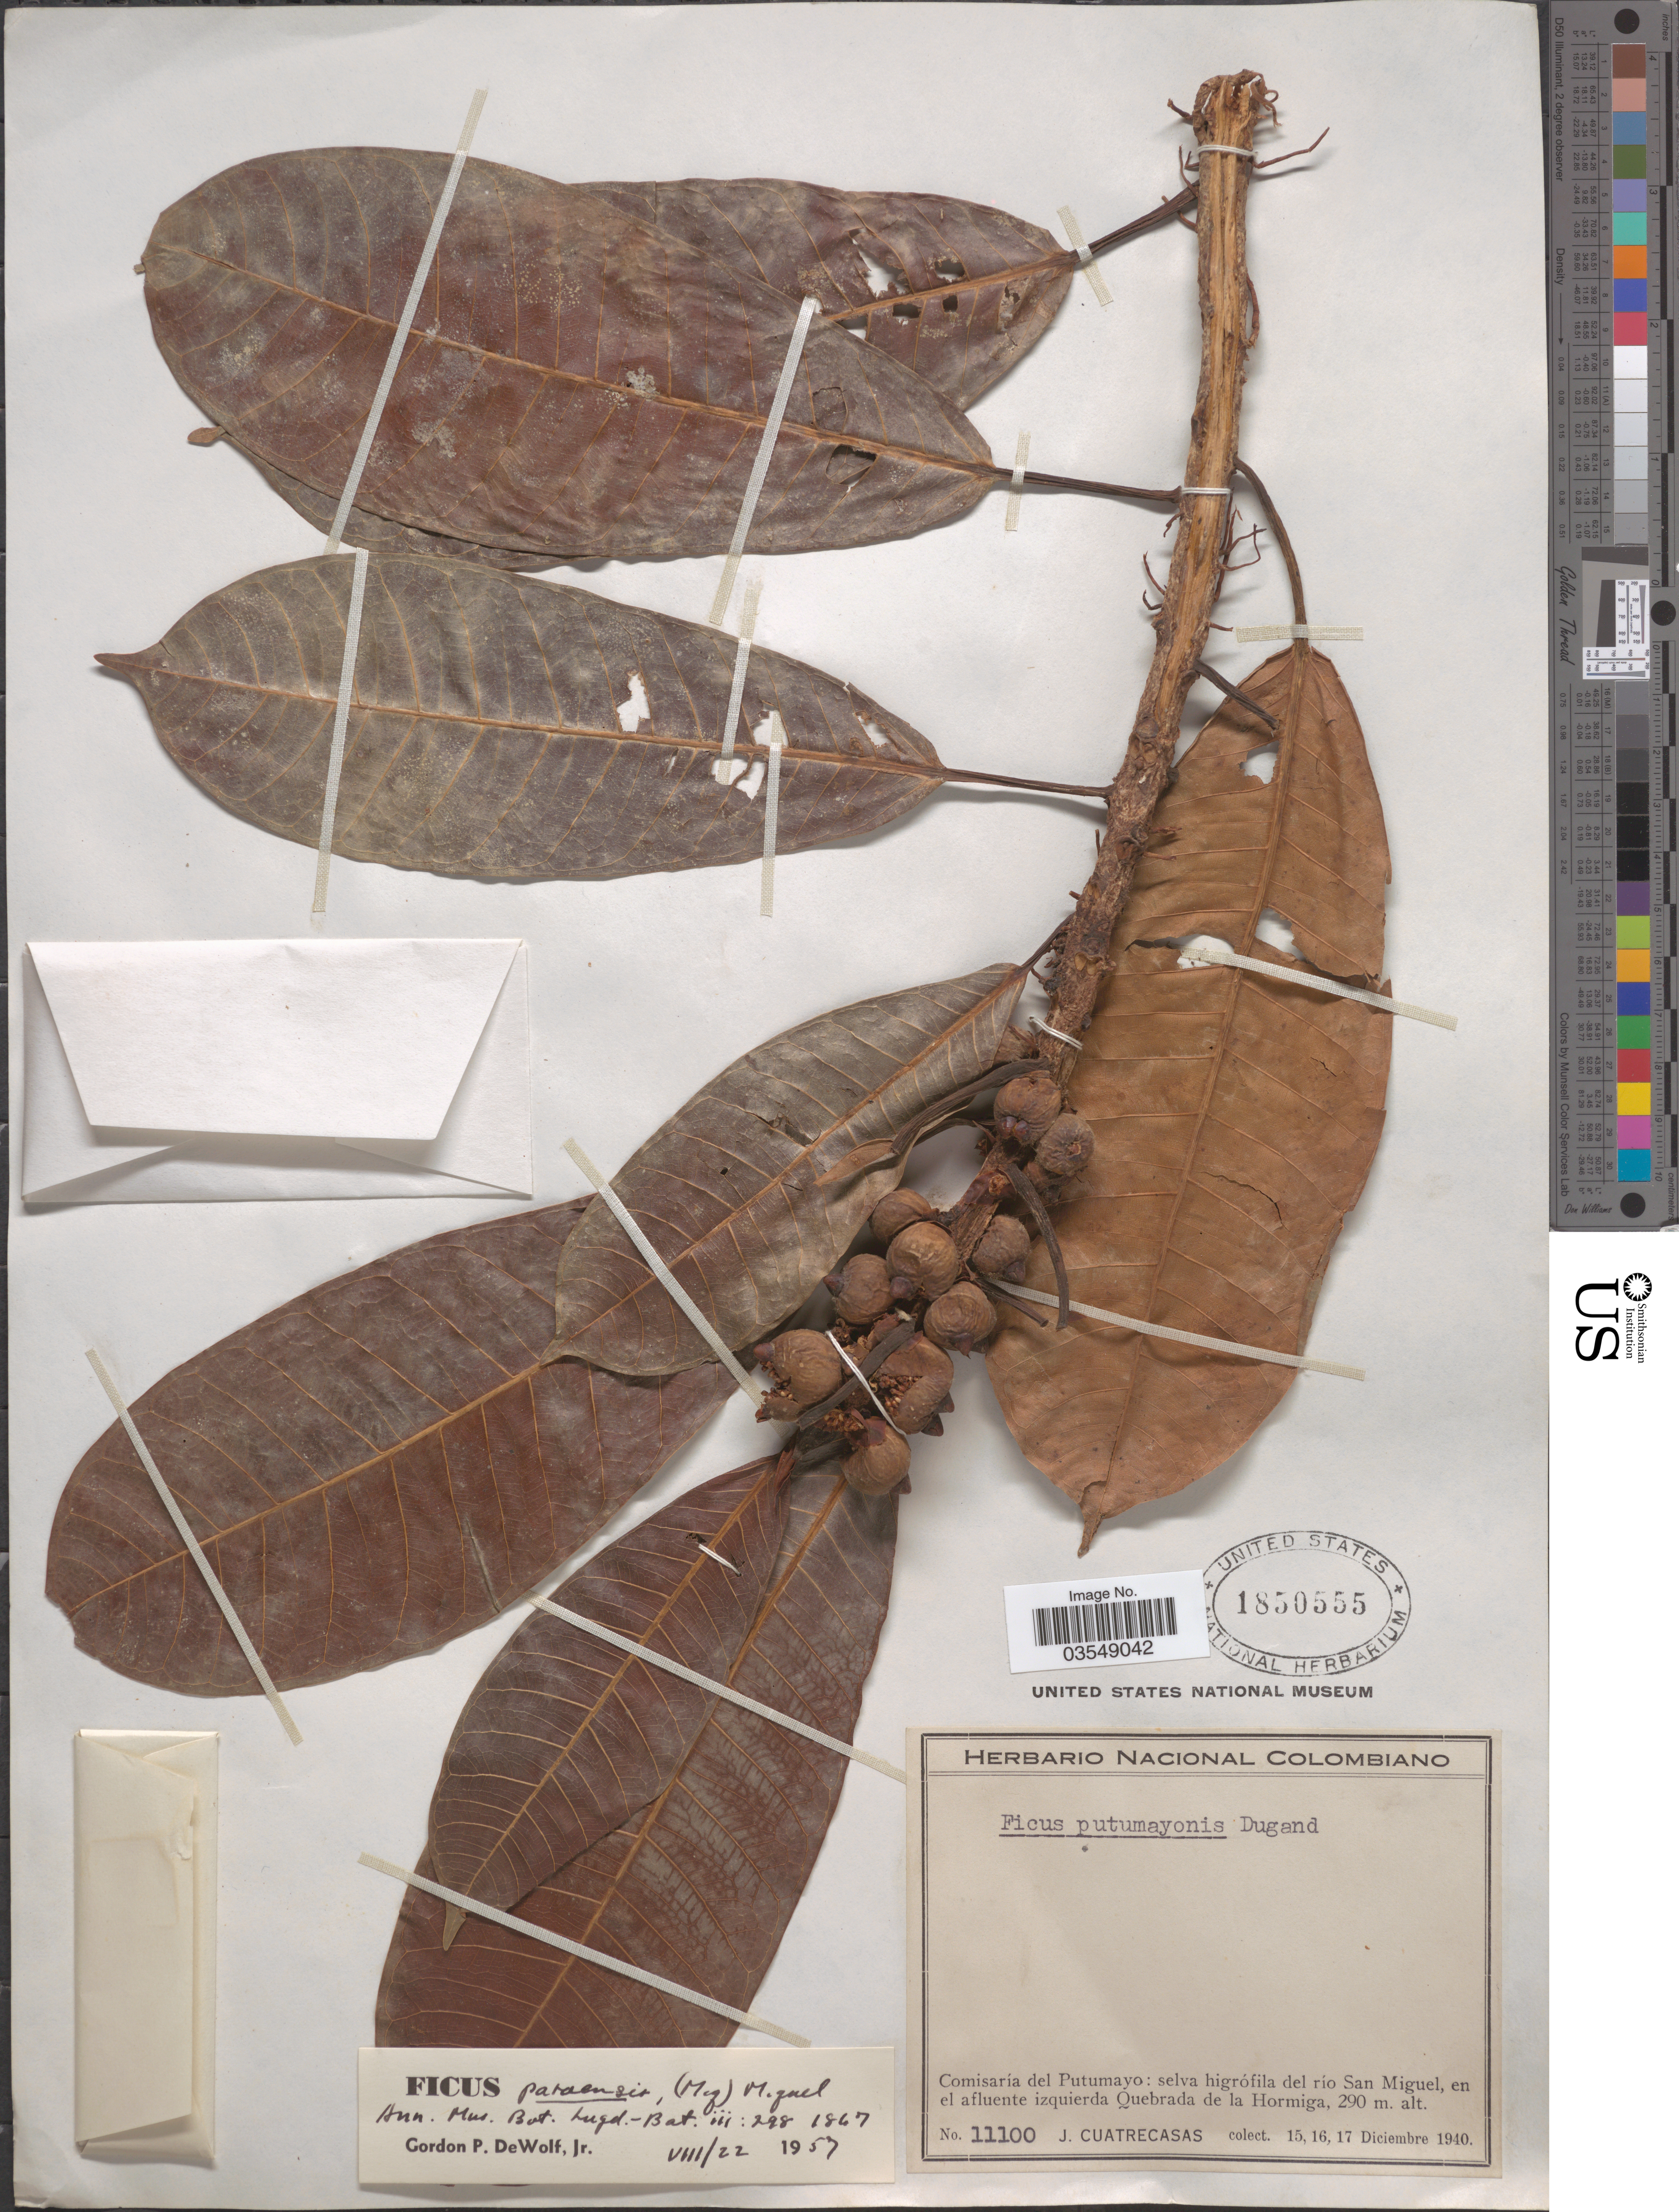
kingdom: Plantae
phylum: Tracheophyta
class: Magnoliopsida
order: Rosales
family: Moraceae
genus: Ficus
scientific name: Ficus paraensis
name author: (Miq.) Miq.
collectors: J. Cuatrecasas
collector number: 11100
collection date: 1940-12-15/1940-12-17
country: Colombia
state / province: Putumayo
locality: Comisaría del Putumayo: selva higrófila del río San Miguel, en el afluente izquierda Quebrada de la Hormiga.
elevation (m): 290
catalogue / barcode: US 1850555